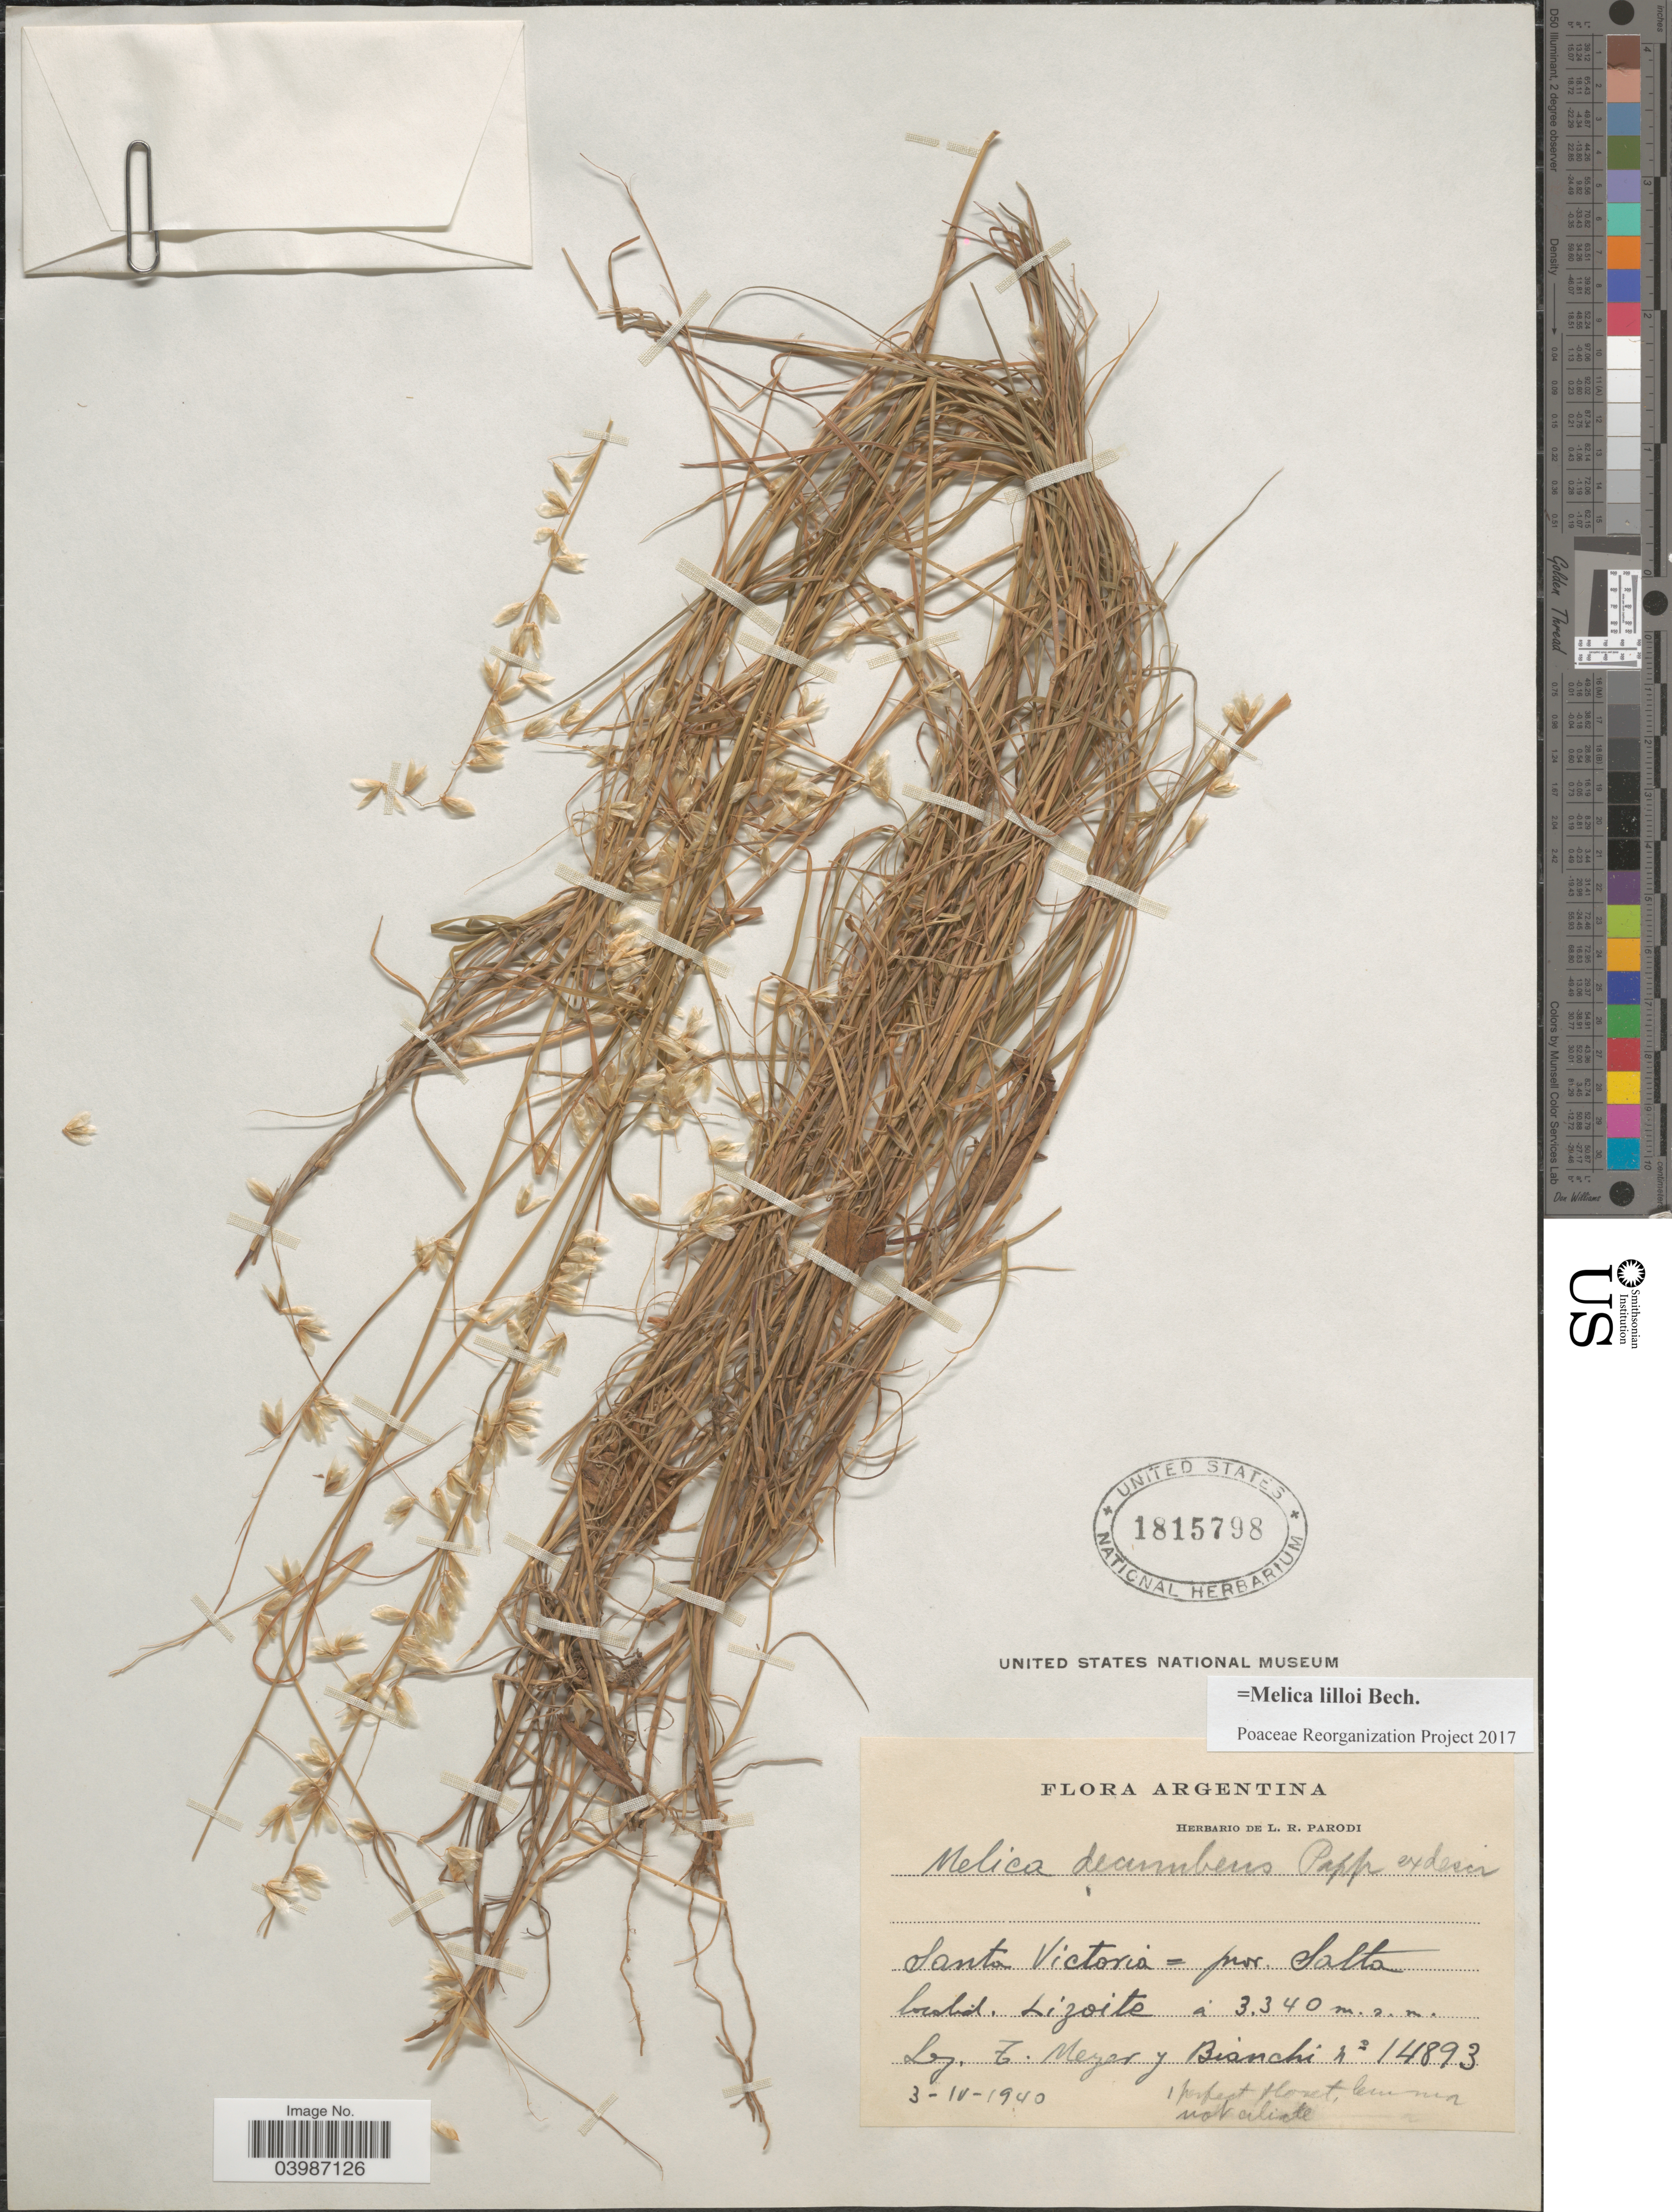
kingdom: Plantae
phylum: Tracheophyta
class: Liliopsida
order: Poales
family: Poaceae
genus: Melica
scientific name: Melica lilloi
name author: Bech.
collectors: F. Meyer & Bianchi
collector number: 14893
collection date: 1940-10-03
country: Argentina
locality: Santa Victoria = prov. Salta localid. Lizoite.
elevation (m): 3340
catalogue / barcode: US 1815798